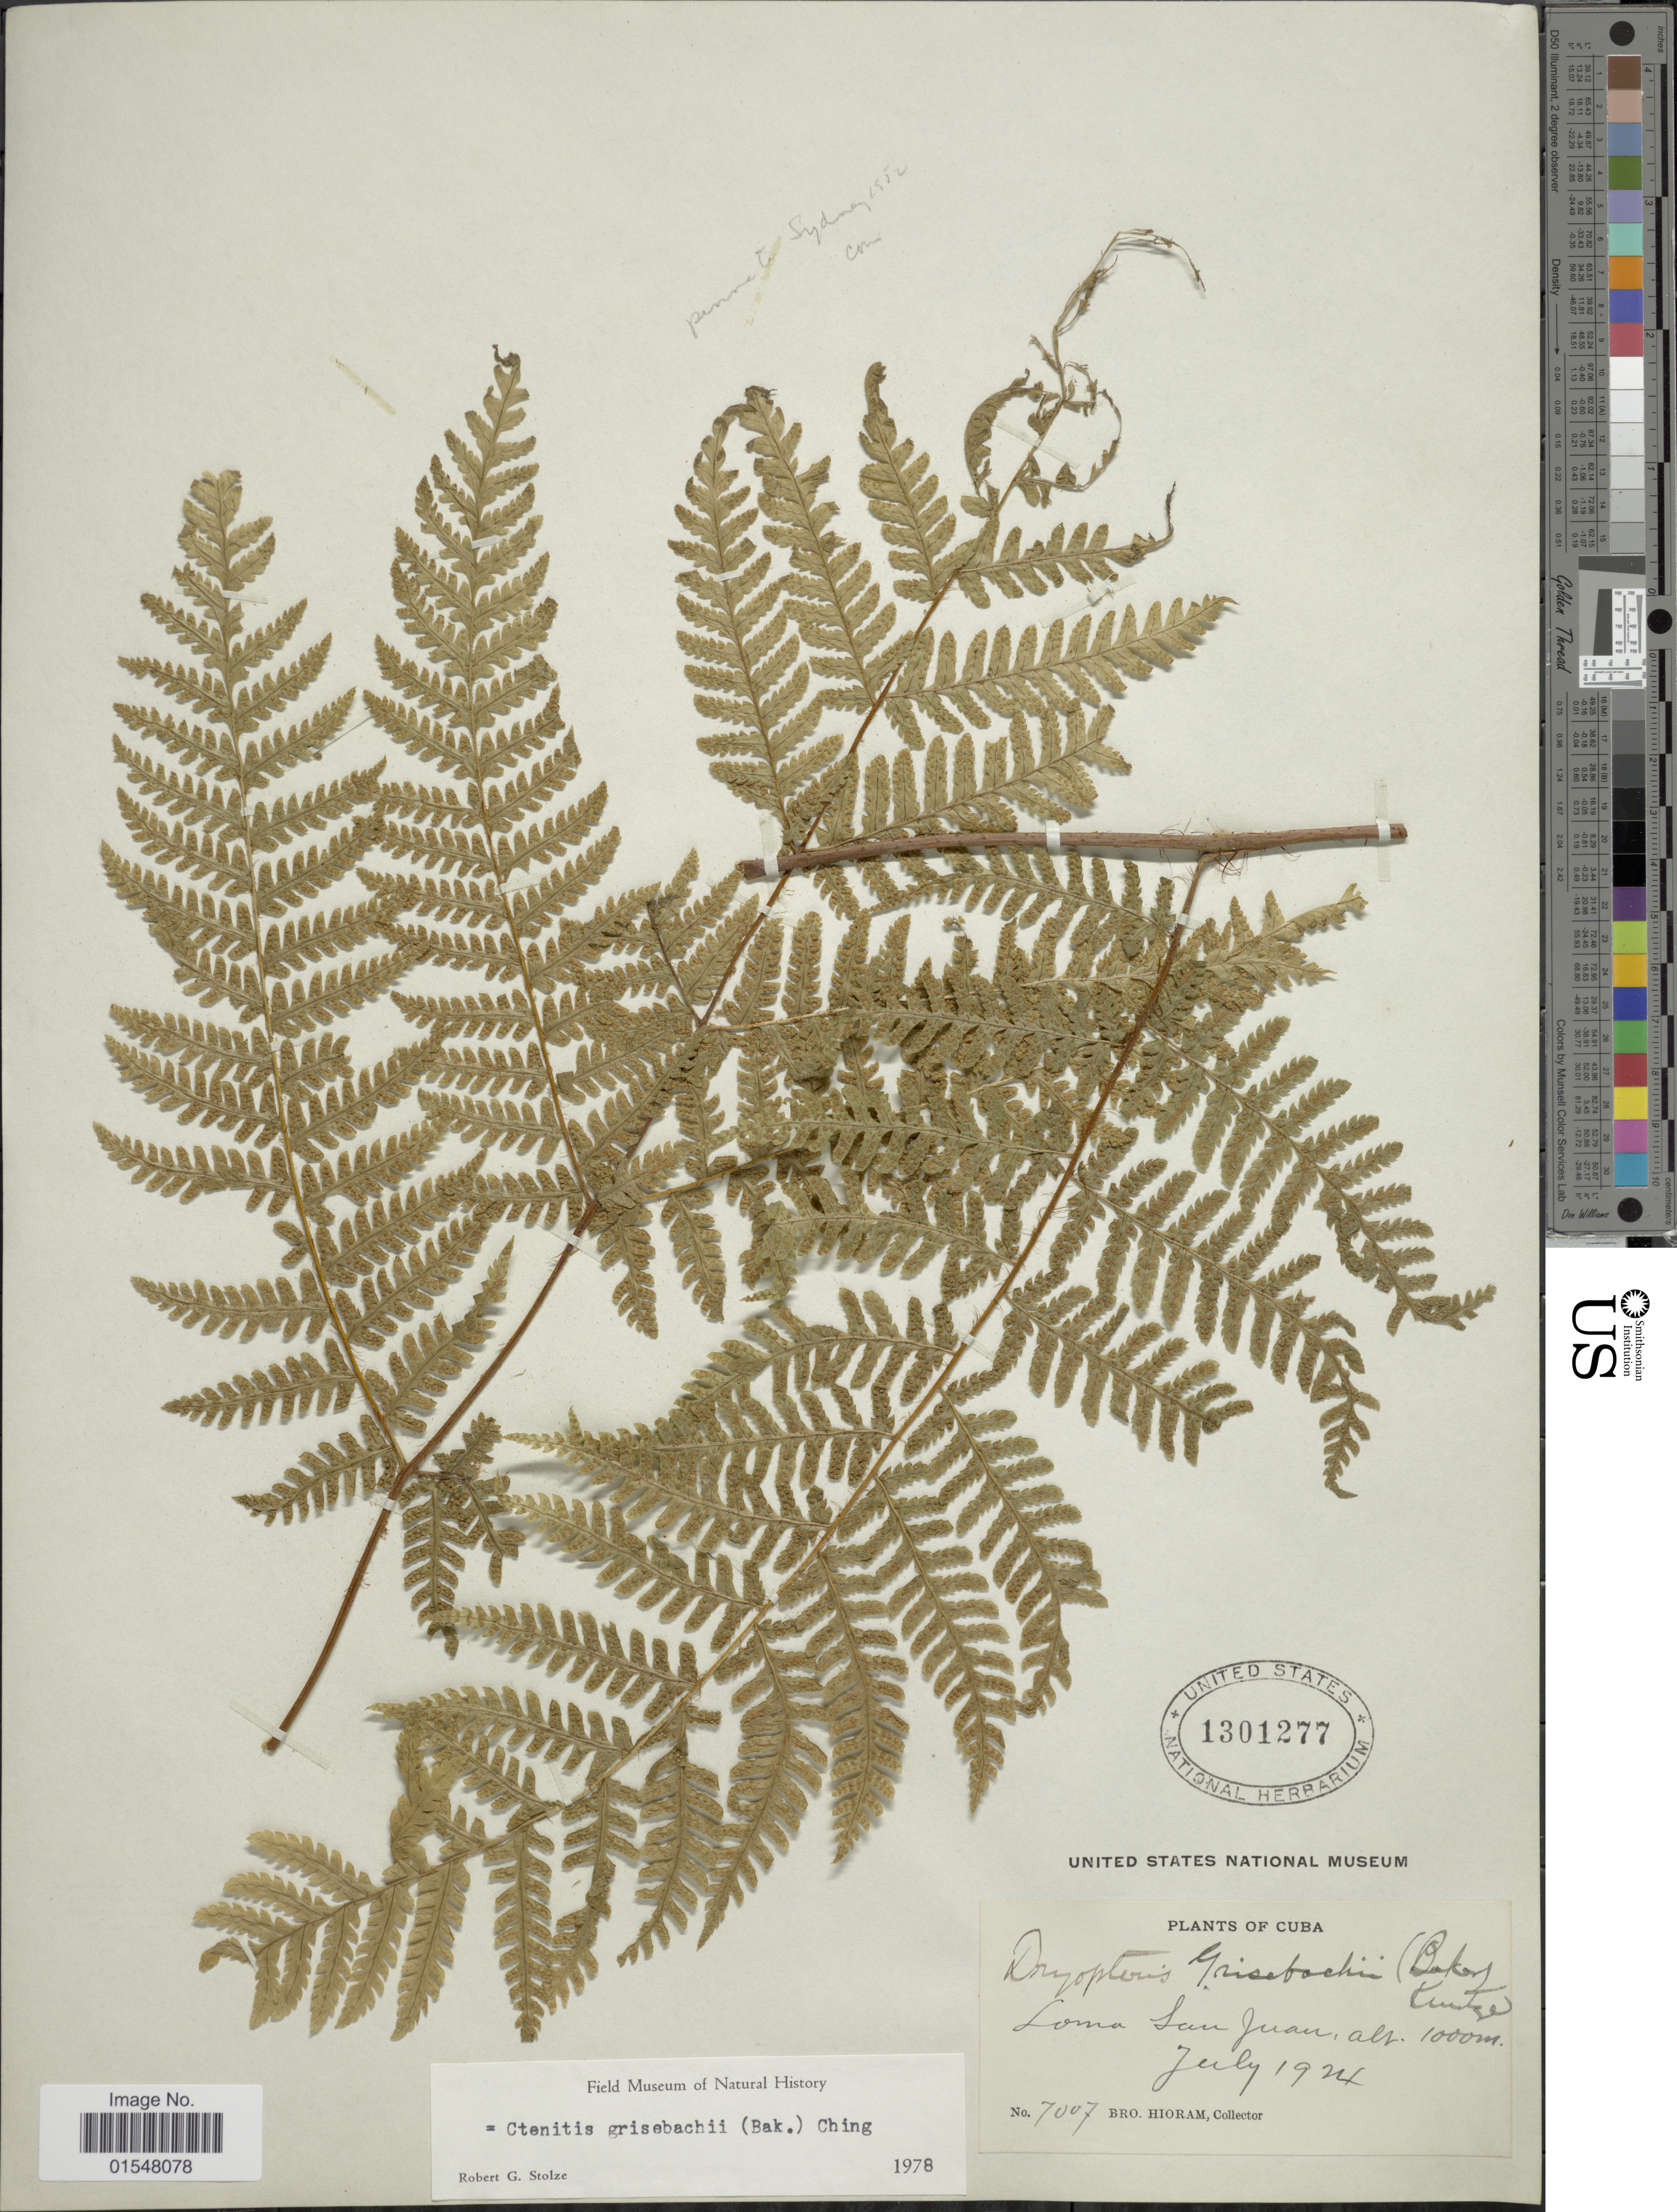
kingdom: Plantae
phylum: Tracheophyta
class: Polypodiopsida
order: Polypodiales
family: Dryopteridaceae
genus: Ctenitis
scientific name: Ctenitis grisebachii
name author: (Baker) Ching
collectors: Bro. Hioram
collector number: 7007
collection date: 1924-07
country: Cuba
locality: Loma San Juan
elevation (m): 1000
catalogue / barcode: US 1301277